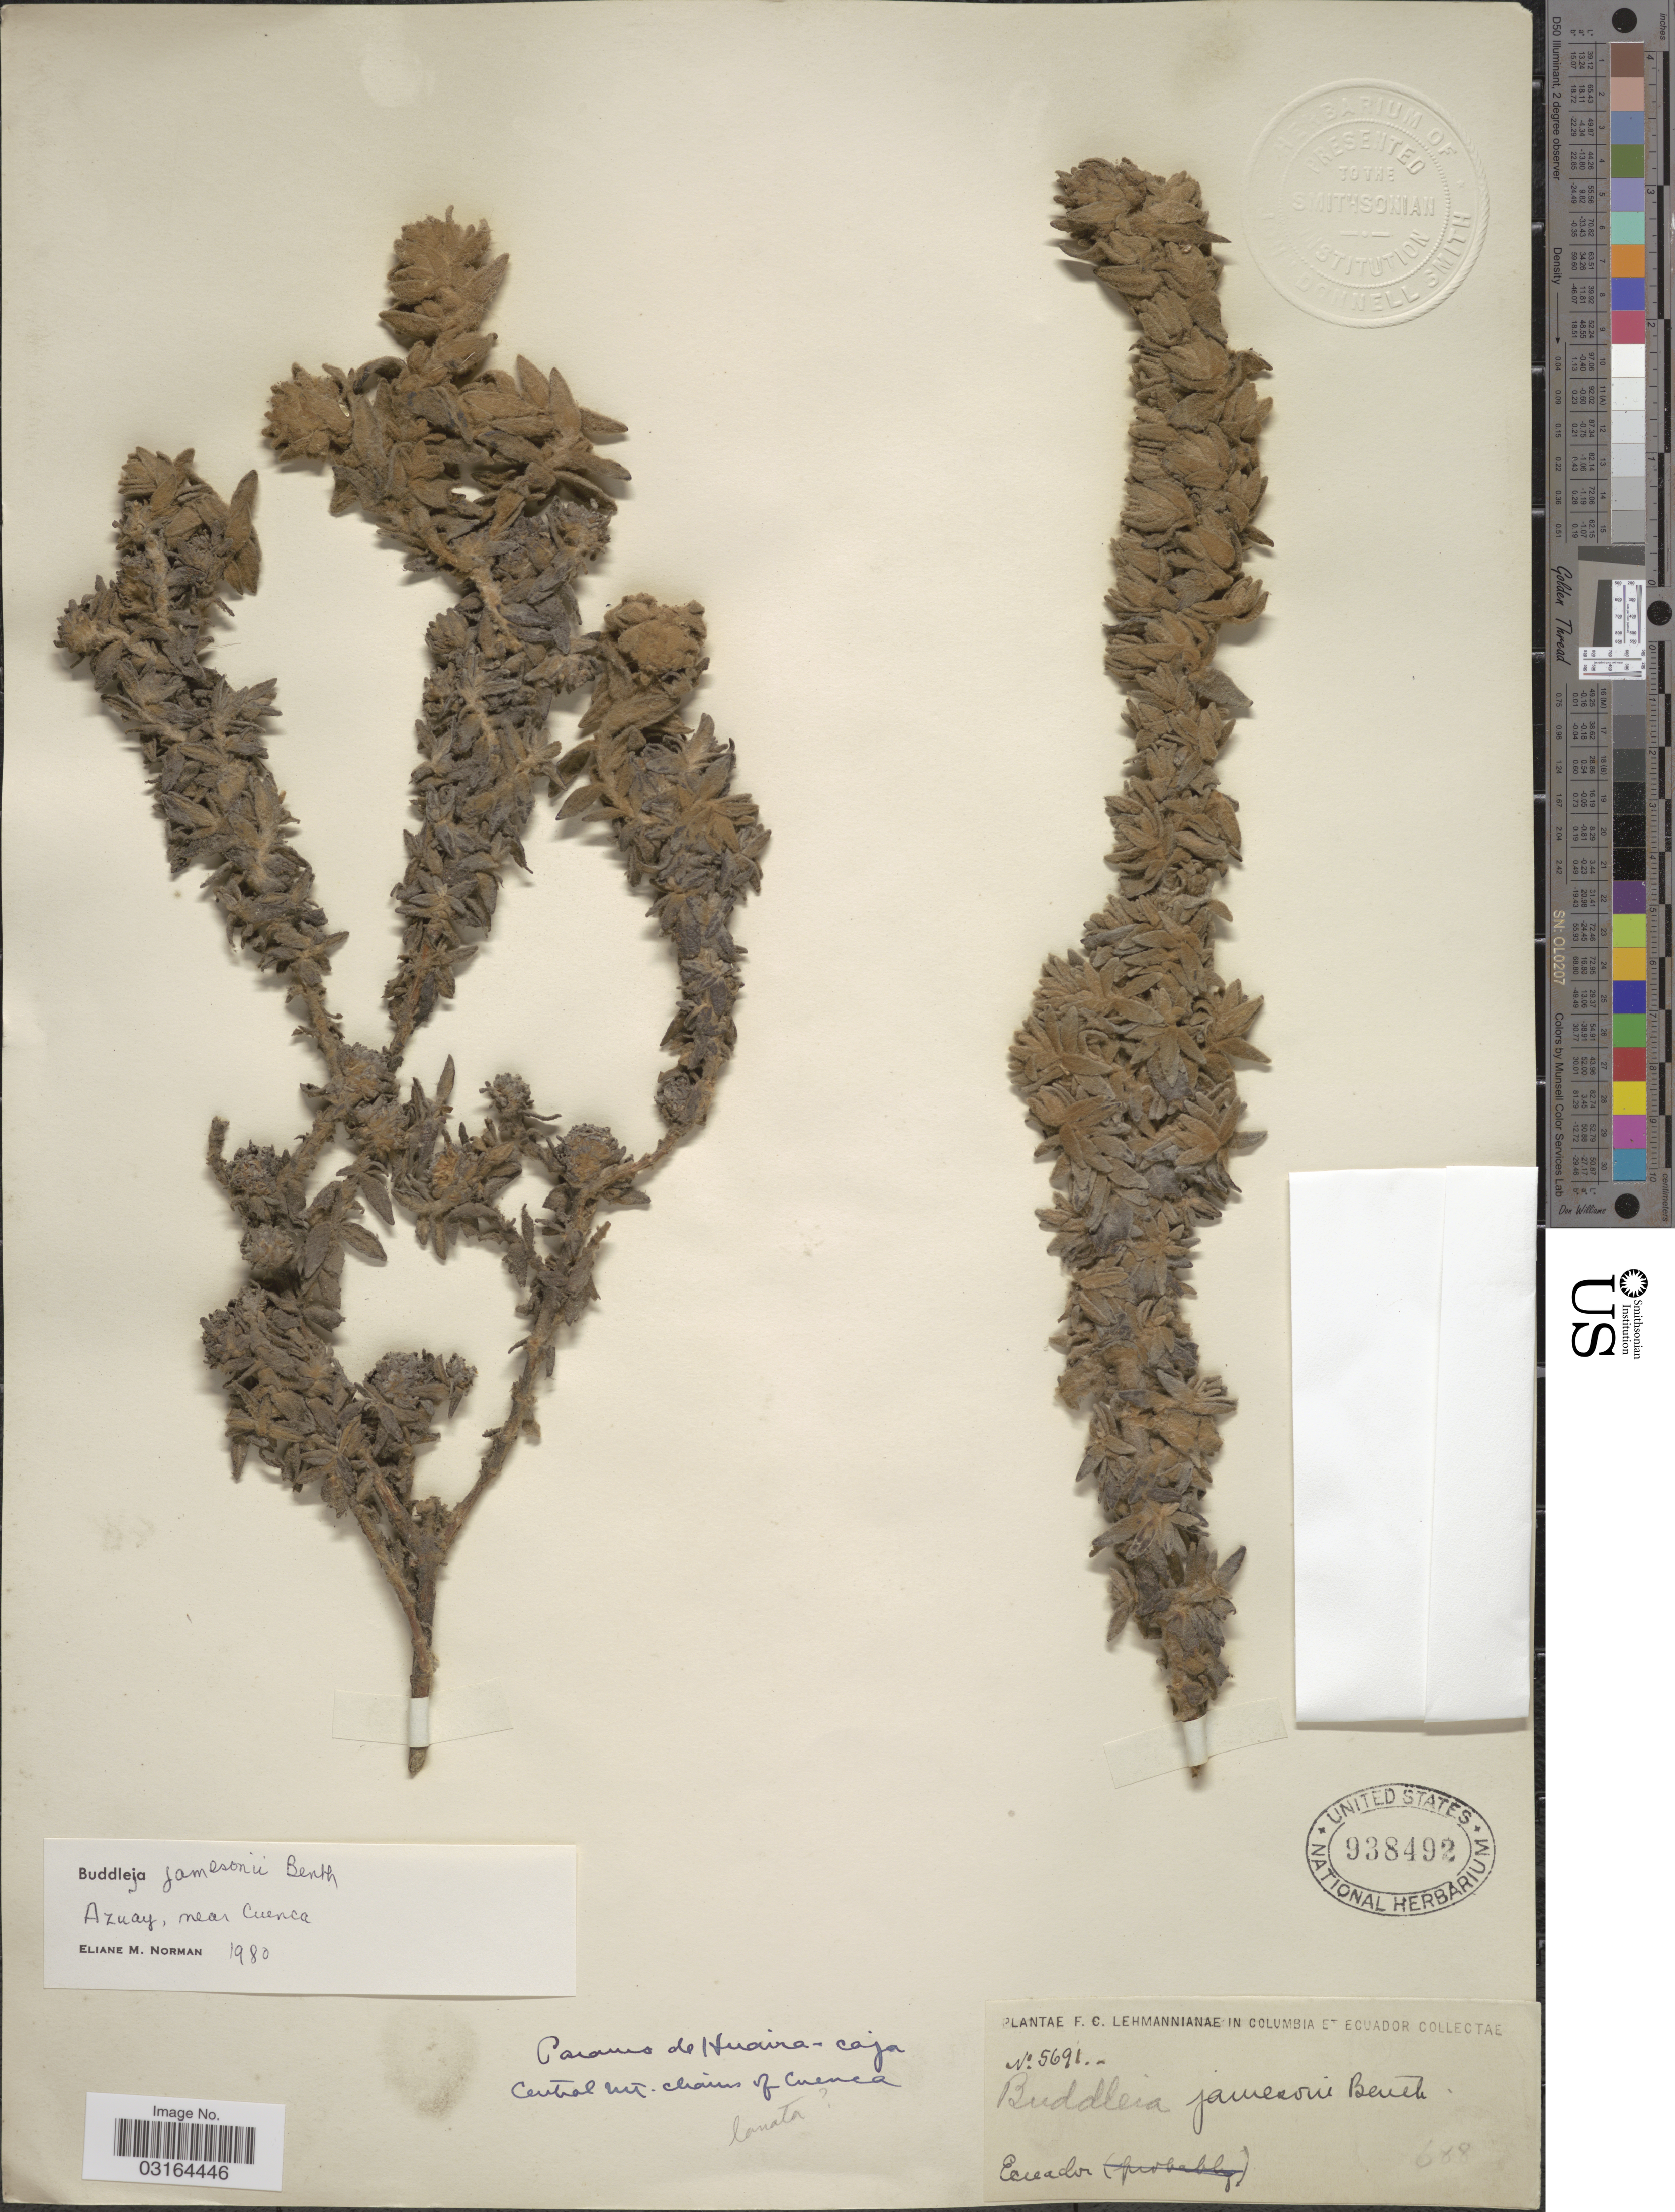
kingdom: Plantae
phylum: Tracheophyta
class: Magnoliopsida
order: Lamiales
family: Scrophulariaceae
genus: Buddleja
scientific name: Buddleja jamesonii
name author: Benth.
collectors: F. C. Lehmann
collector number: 5691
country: Ecuador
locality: Paramo de Huaira- caja Central mt. chains of Cuenca.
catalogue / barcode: US 938492